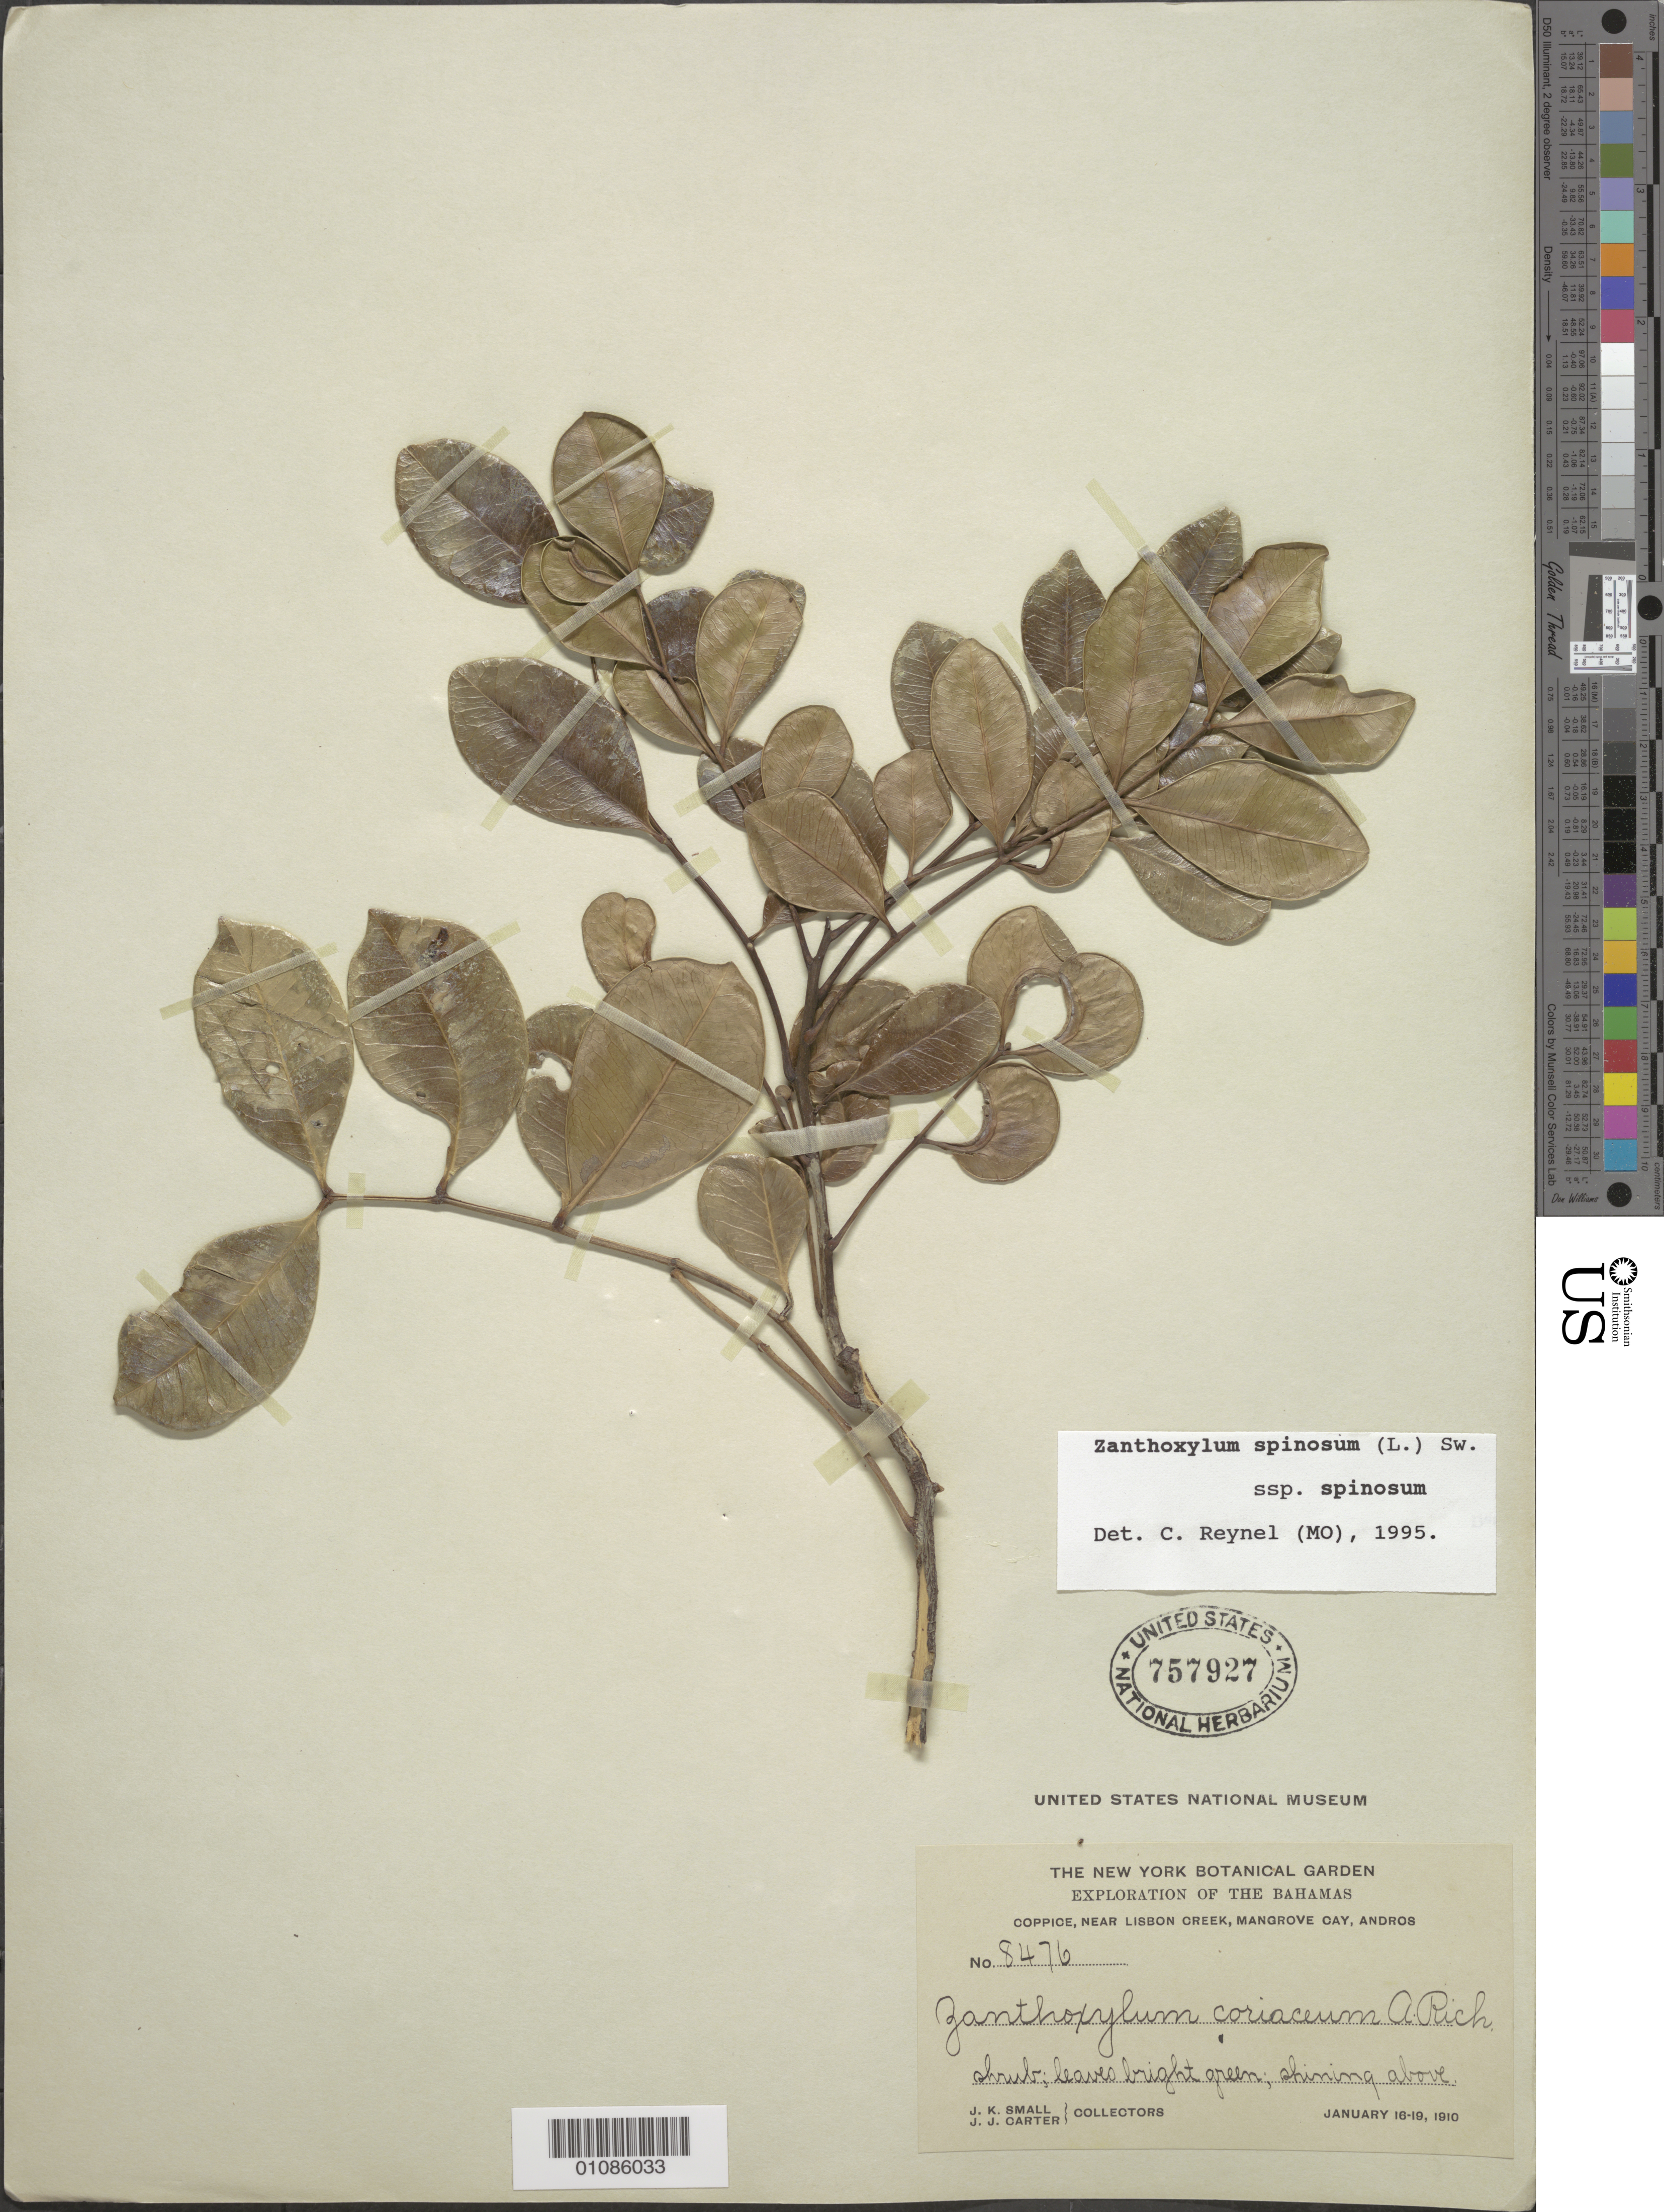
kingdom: Plantae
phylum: Tracheophyta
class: Magnoliopsida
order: Sapindales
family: Rutaceae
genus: Zanthoxylum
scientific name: Zanthoxylum coriaceum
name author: A. Rich.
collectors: J. K. Small & J. J. Carter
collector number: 8476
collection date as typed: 18 Jan 1910 to 19 Jan 1910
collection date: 1910-01-18/1910-01-19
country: Bahamas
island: Andros I.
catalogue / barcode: US 757927